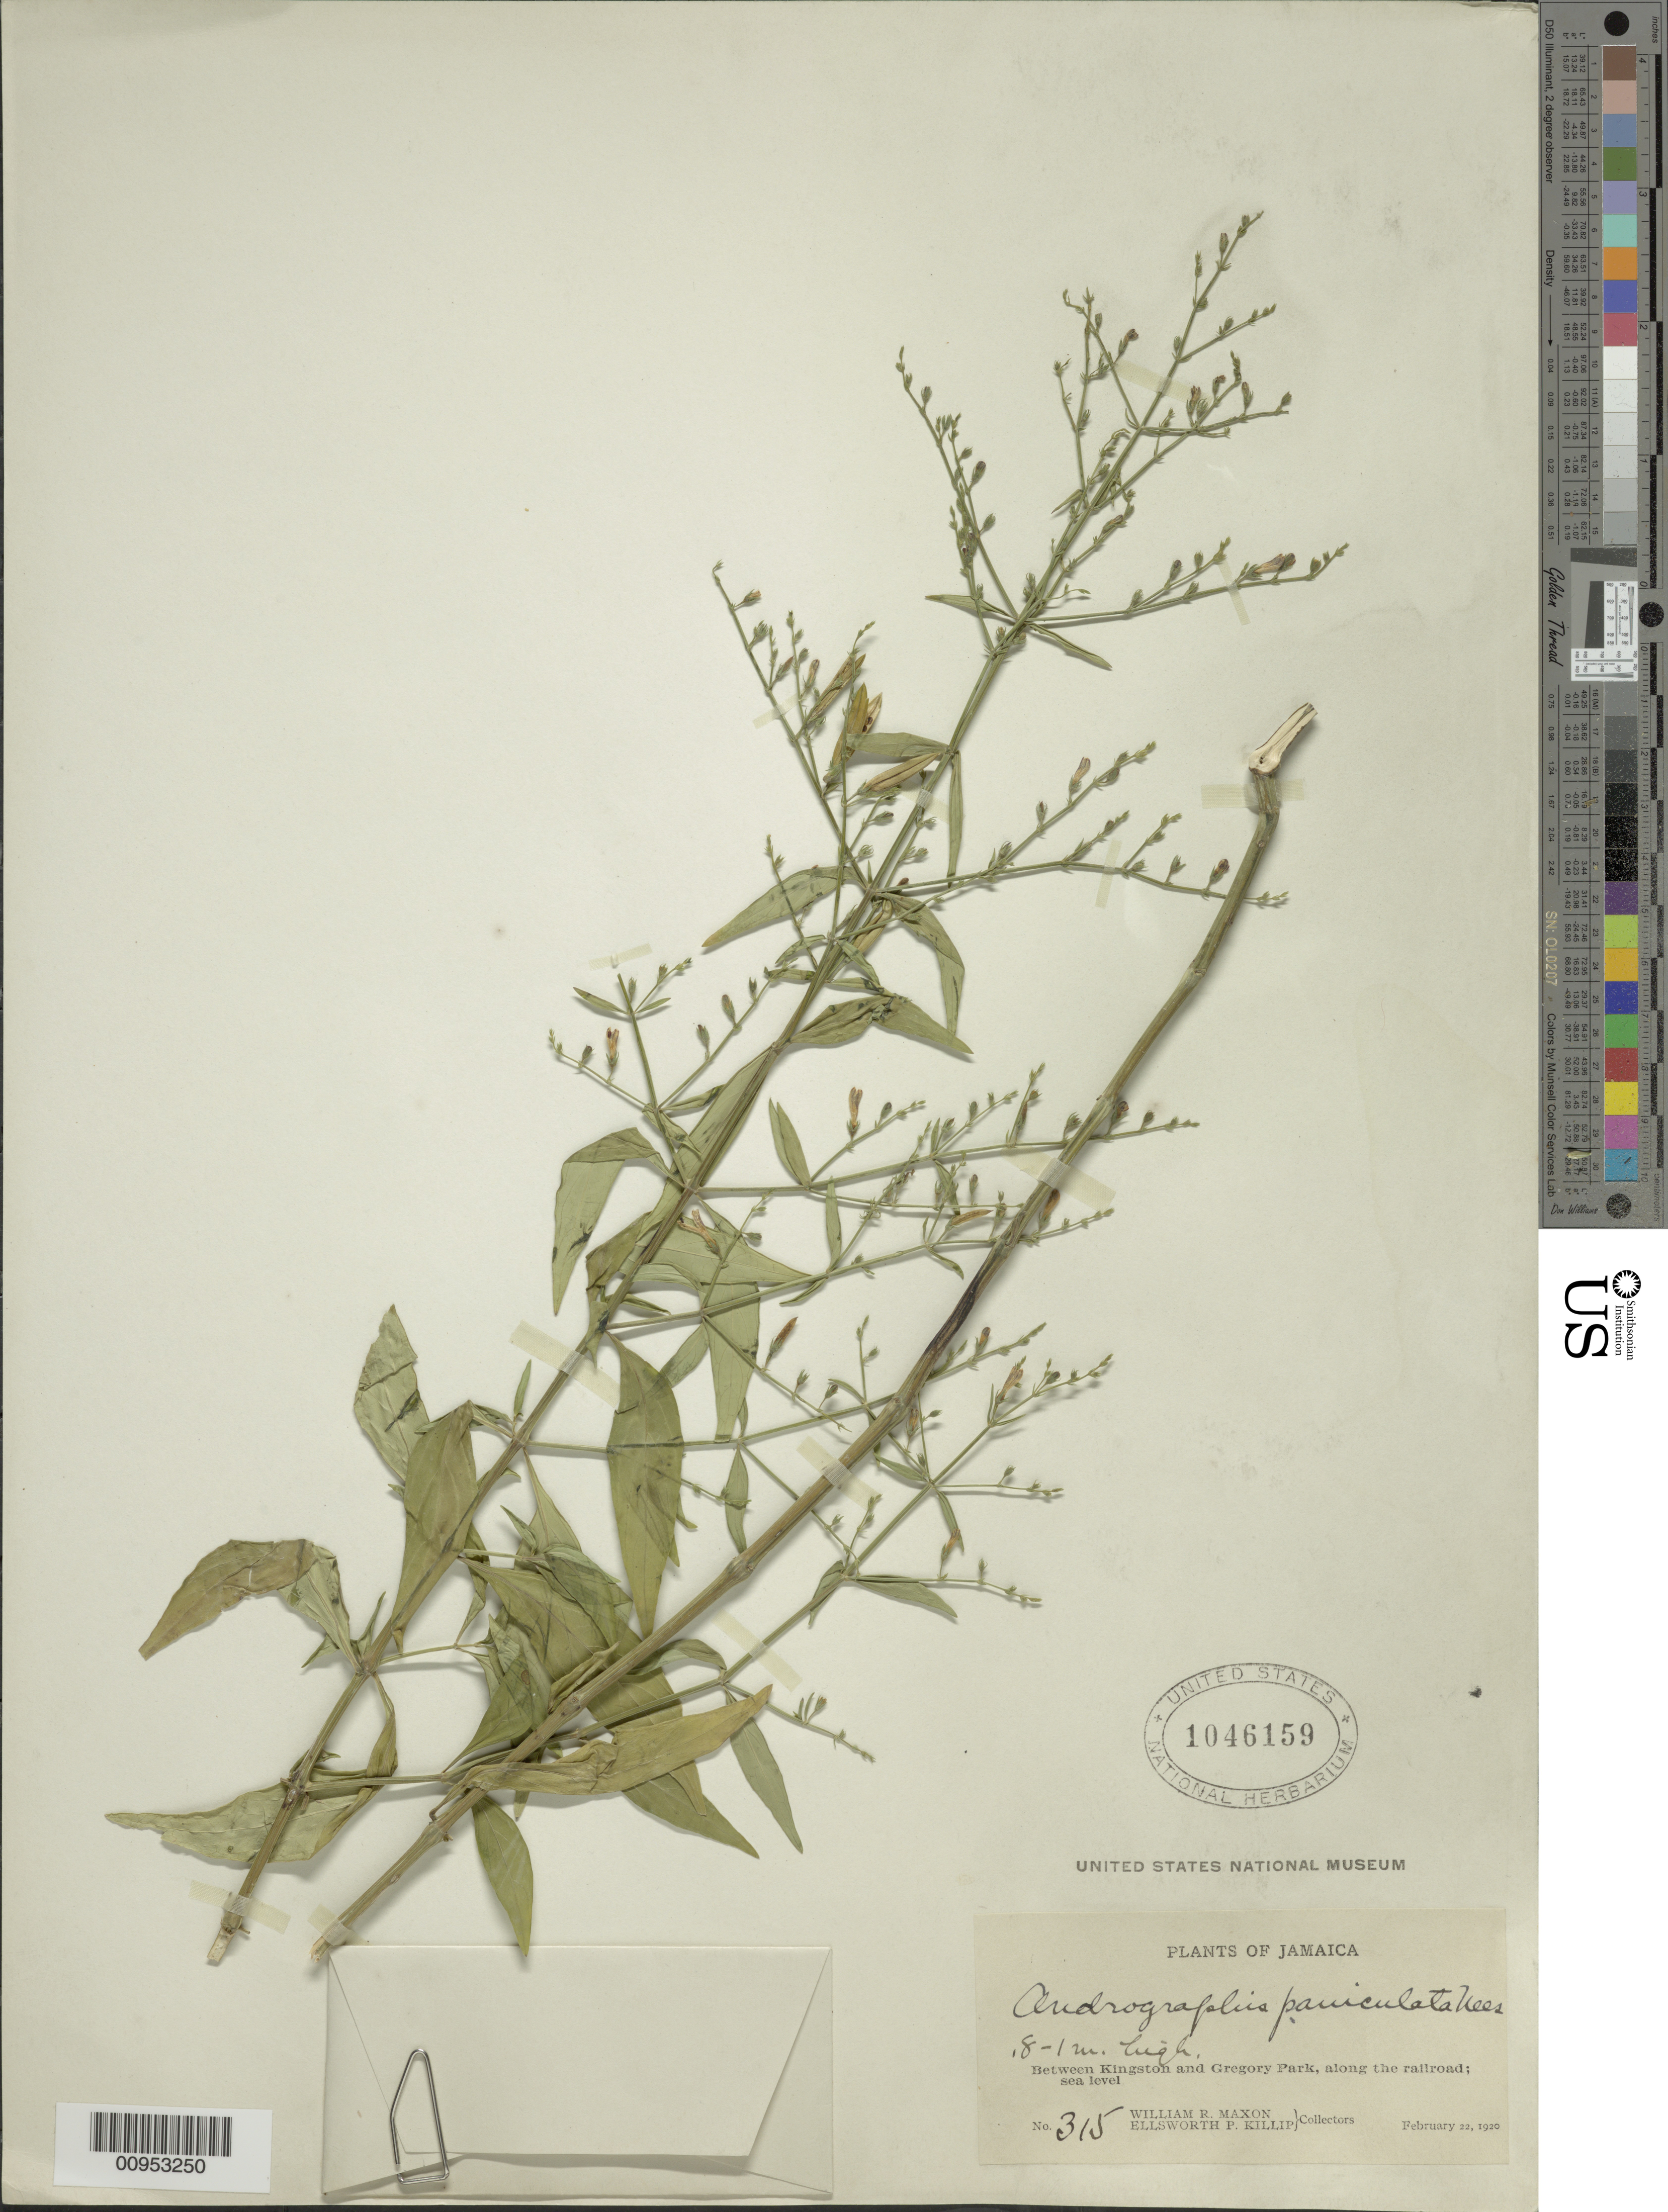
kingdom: Plantae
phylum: Tracheophyta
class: Magnoliopsida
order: Lamiales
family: Acanthaceae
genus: Andrographis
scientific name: Andrographis paniculata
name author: (Burm. f.) Nees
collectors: W. R. Maxon & E. P. Killip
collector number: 315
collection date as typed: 22 Feb 1920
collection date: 1920-02-22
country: Jamaica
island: Jamaica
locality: Between Kingston and Gregory Park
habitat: Along the railroad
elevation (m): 0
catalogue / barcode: US 1046159